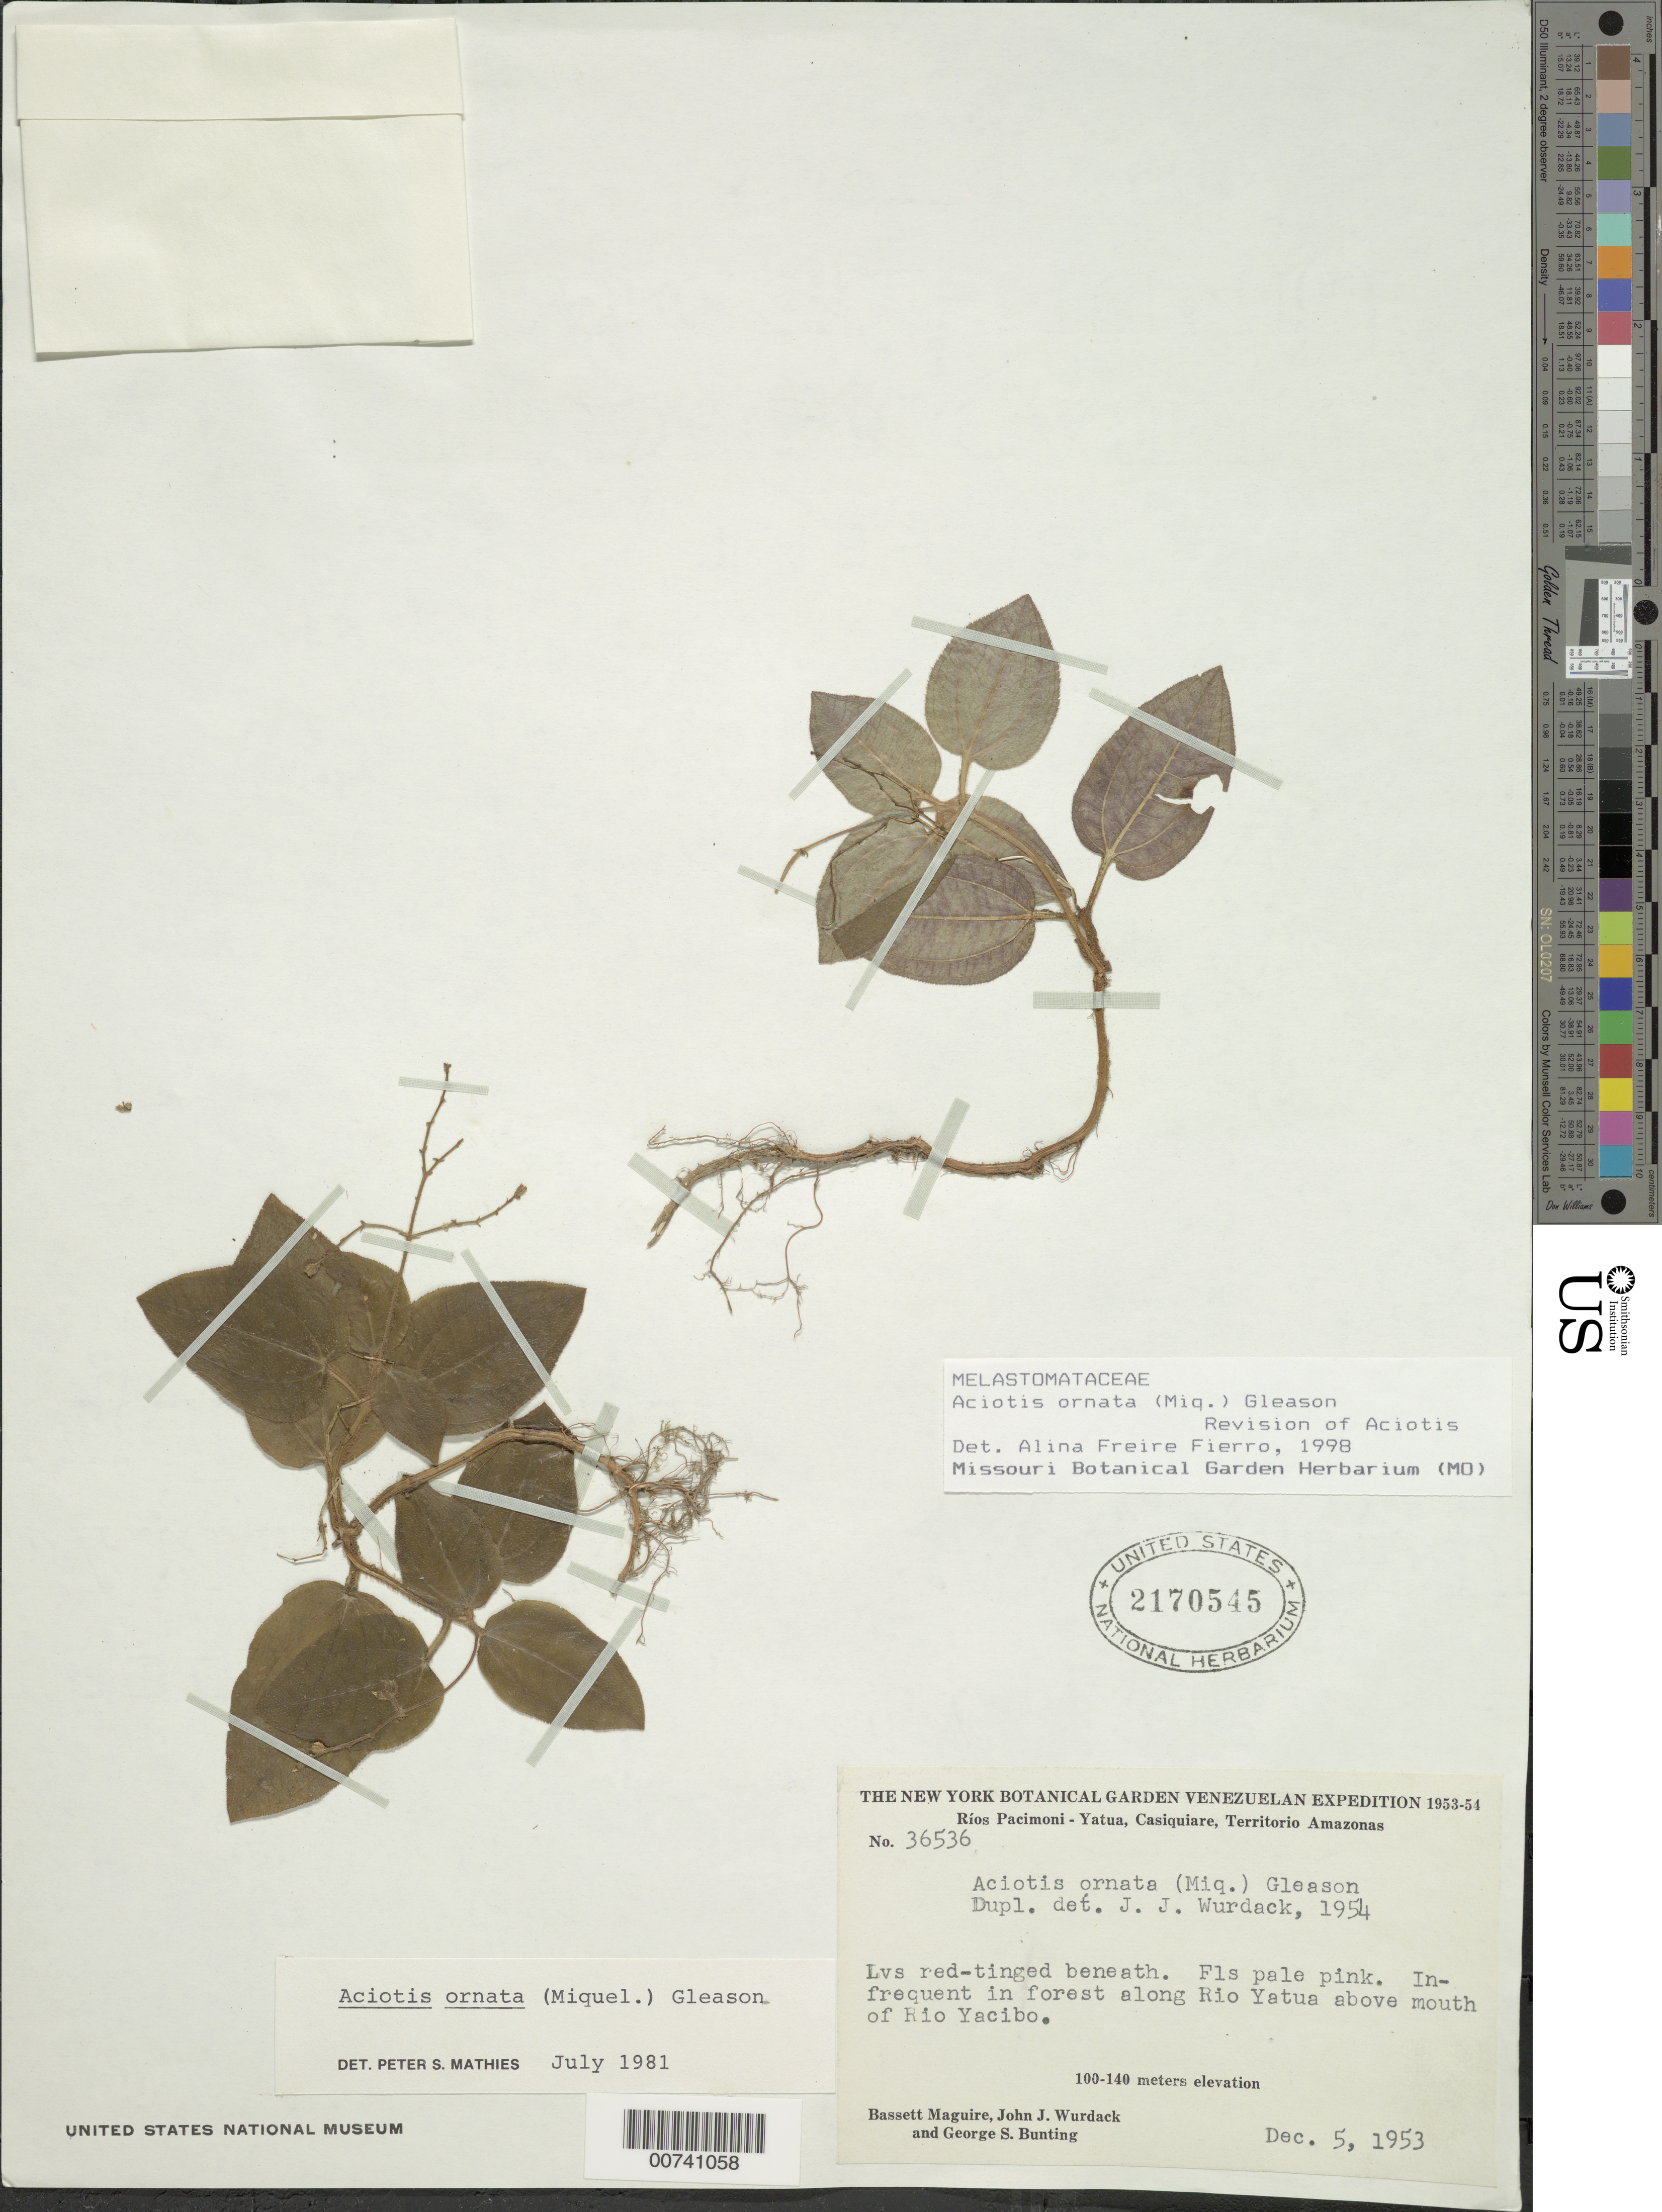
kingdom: Plantae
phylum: Tracheophyta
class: Magnoliopsida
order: Myrtales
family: Melastomataceae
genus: Aciotis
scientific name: Aciotis ornata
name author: (Miq.) Gleason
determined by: Freire-Fierro, A.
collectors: B. Maguire, J. J. Wurdack & G. S. Bunting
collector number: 36536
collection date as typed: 5-Dec-53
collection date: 1953-12-05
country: Venezuela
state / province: Amazonas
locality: Casiquiare, Río Yaciba above mouth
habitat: Forest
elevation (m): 100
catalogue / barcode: US 2170545